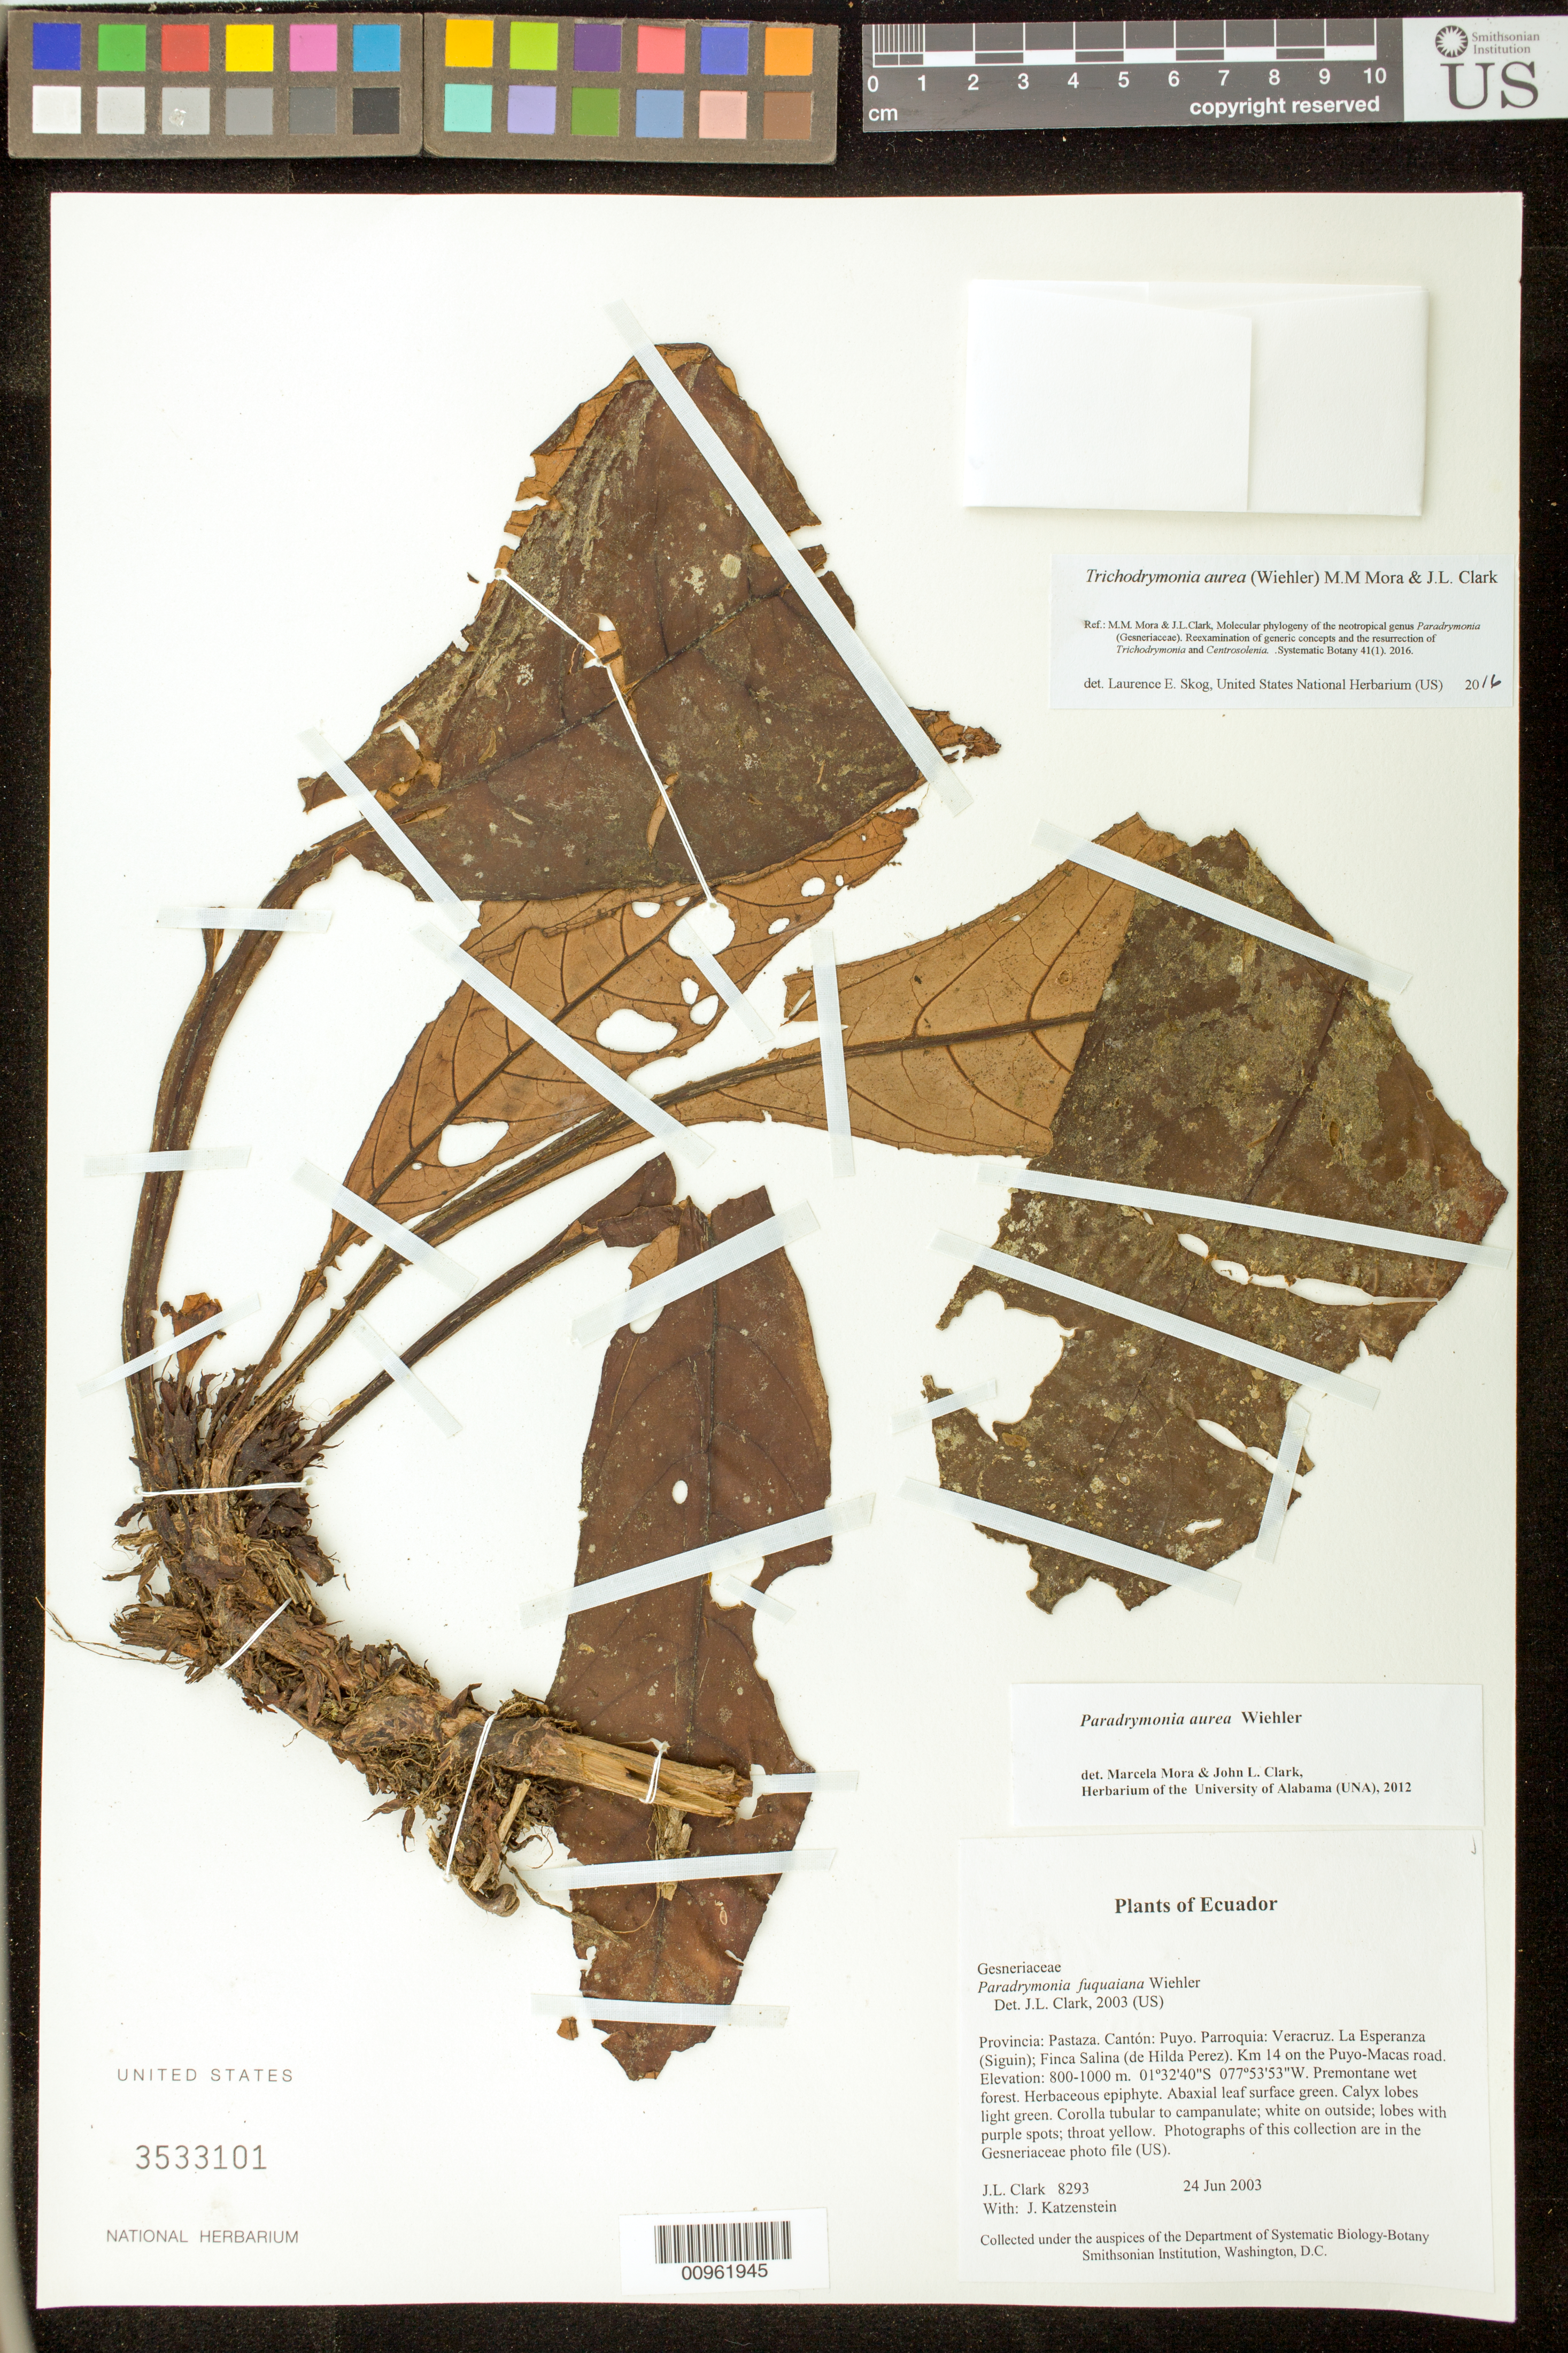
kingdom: Plantae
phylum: Tracheophyta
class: Magnoliopsida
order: Lamiales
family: Gesneriaceae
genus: Trichodrymonia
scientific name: Trichodrymonia aurea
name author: (Wiehler) M.M. Mora & J.L. Clark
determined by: Skog, Laurence E.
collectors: J. L. Clark & J. Katzenstein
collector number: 8293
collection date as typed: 24 Jun 2003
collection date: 2003-06-24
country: Ecuador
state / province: Pastaza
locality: Puyo. Parroquia: Veracruz. La Esperanza (Siguin); Finca Salina (de Hilda Perez). Km 14 on the Puyo-Macas road.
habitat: Premontane wet forest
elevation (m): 800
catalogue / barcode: US 3533101